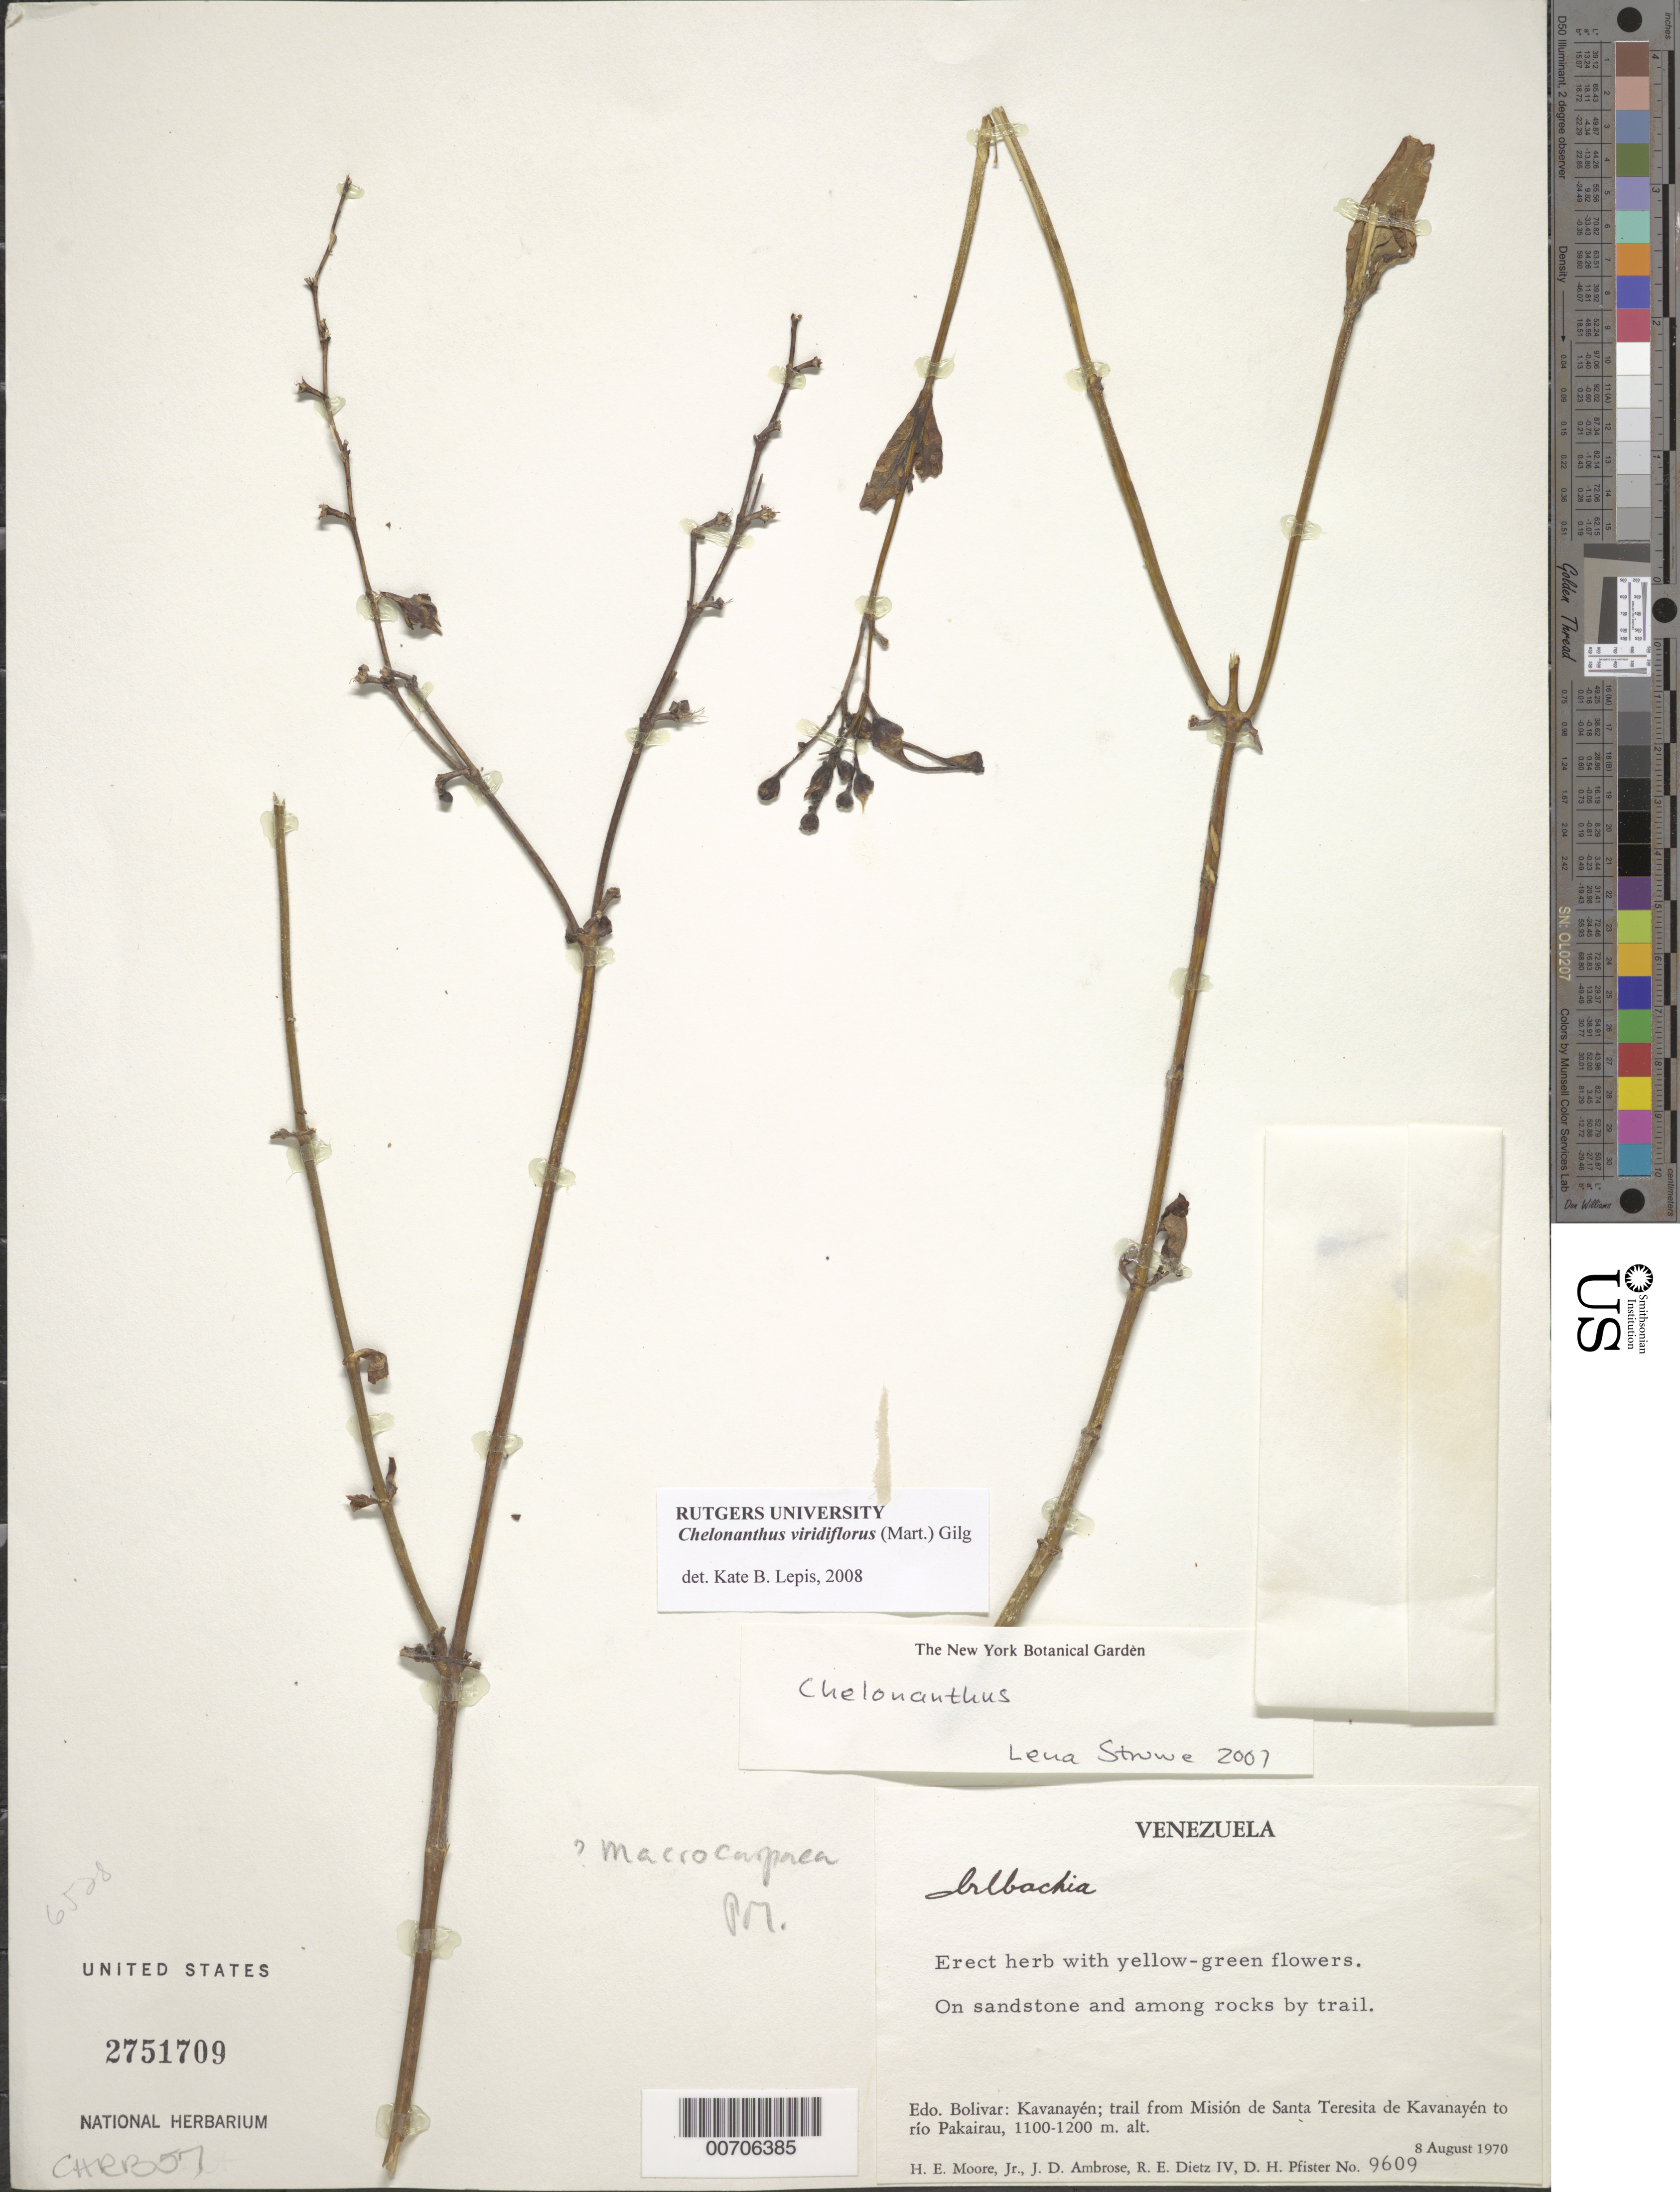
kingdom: Plantae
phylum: Tracheophyta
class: Magnoliopsida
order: Gentianales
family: Gentianaceae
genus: Chelonanthus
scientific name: Chelonanthus viridiflorus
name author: (Mart.) Gilg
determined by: Lepis, Kate B.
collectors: H. E. Moore, J. D. Ambrose, R. Dietz & D. H. Pfister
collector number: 9609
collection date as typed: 8-Aug-70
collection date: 1970-08-08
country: Venezuela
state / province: Bolívar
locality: Kavanayén, trail from Misión de Santa Teresita de Kavanayén to Río Pakairau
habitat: Sandstone, among rocks along trail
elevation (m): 1100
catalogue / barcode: US 2751709